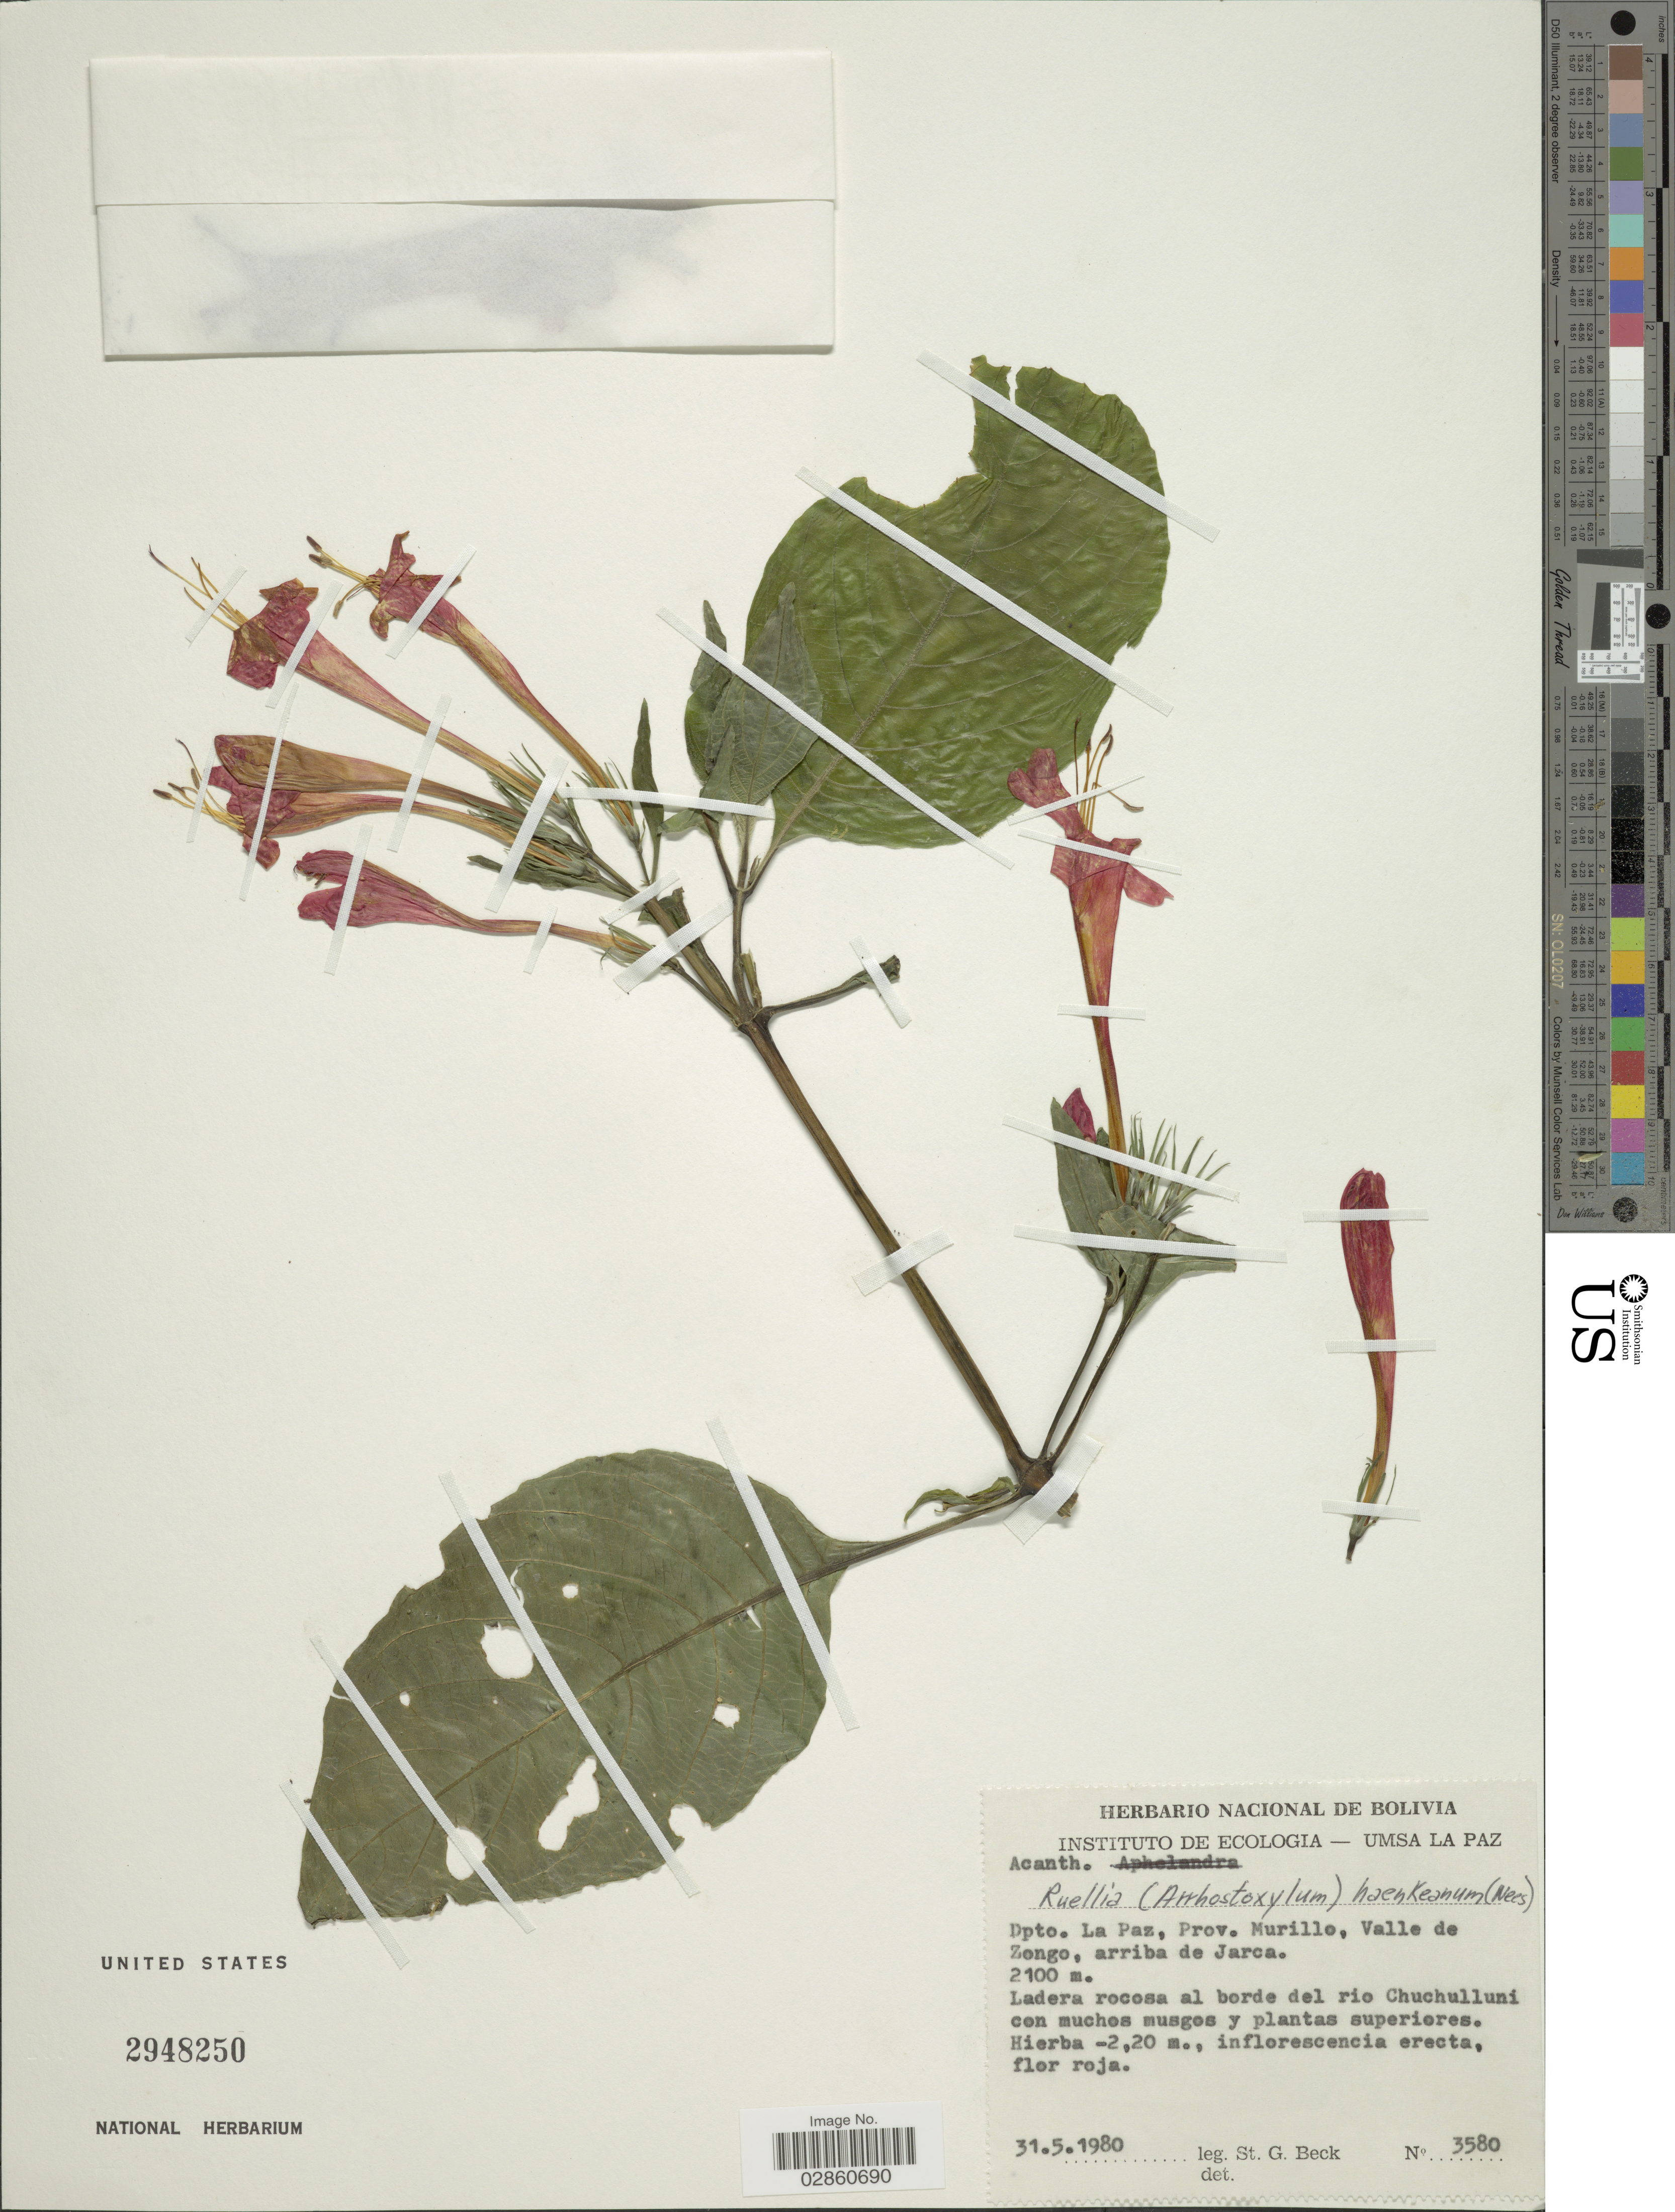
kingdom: Plantae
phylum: Tracheophyta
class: Magnoliopsida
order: Lamiales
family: Acanthaceae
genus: Ruellia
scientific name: Ruellia haenkeana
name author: (Nees) Wassh.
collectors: S. G. Beck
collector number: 3580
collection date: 1980-05-31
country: Bolivia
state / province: La Paz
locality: Dpto. La Paz, Prov. Murillo, Valle de Zongo, arriba de Jarca. Ladera rocosa al borde del rio Chuchulluni con muchos musgos y plantas superiores.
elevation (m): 2100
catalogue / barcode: US 2948250